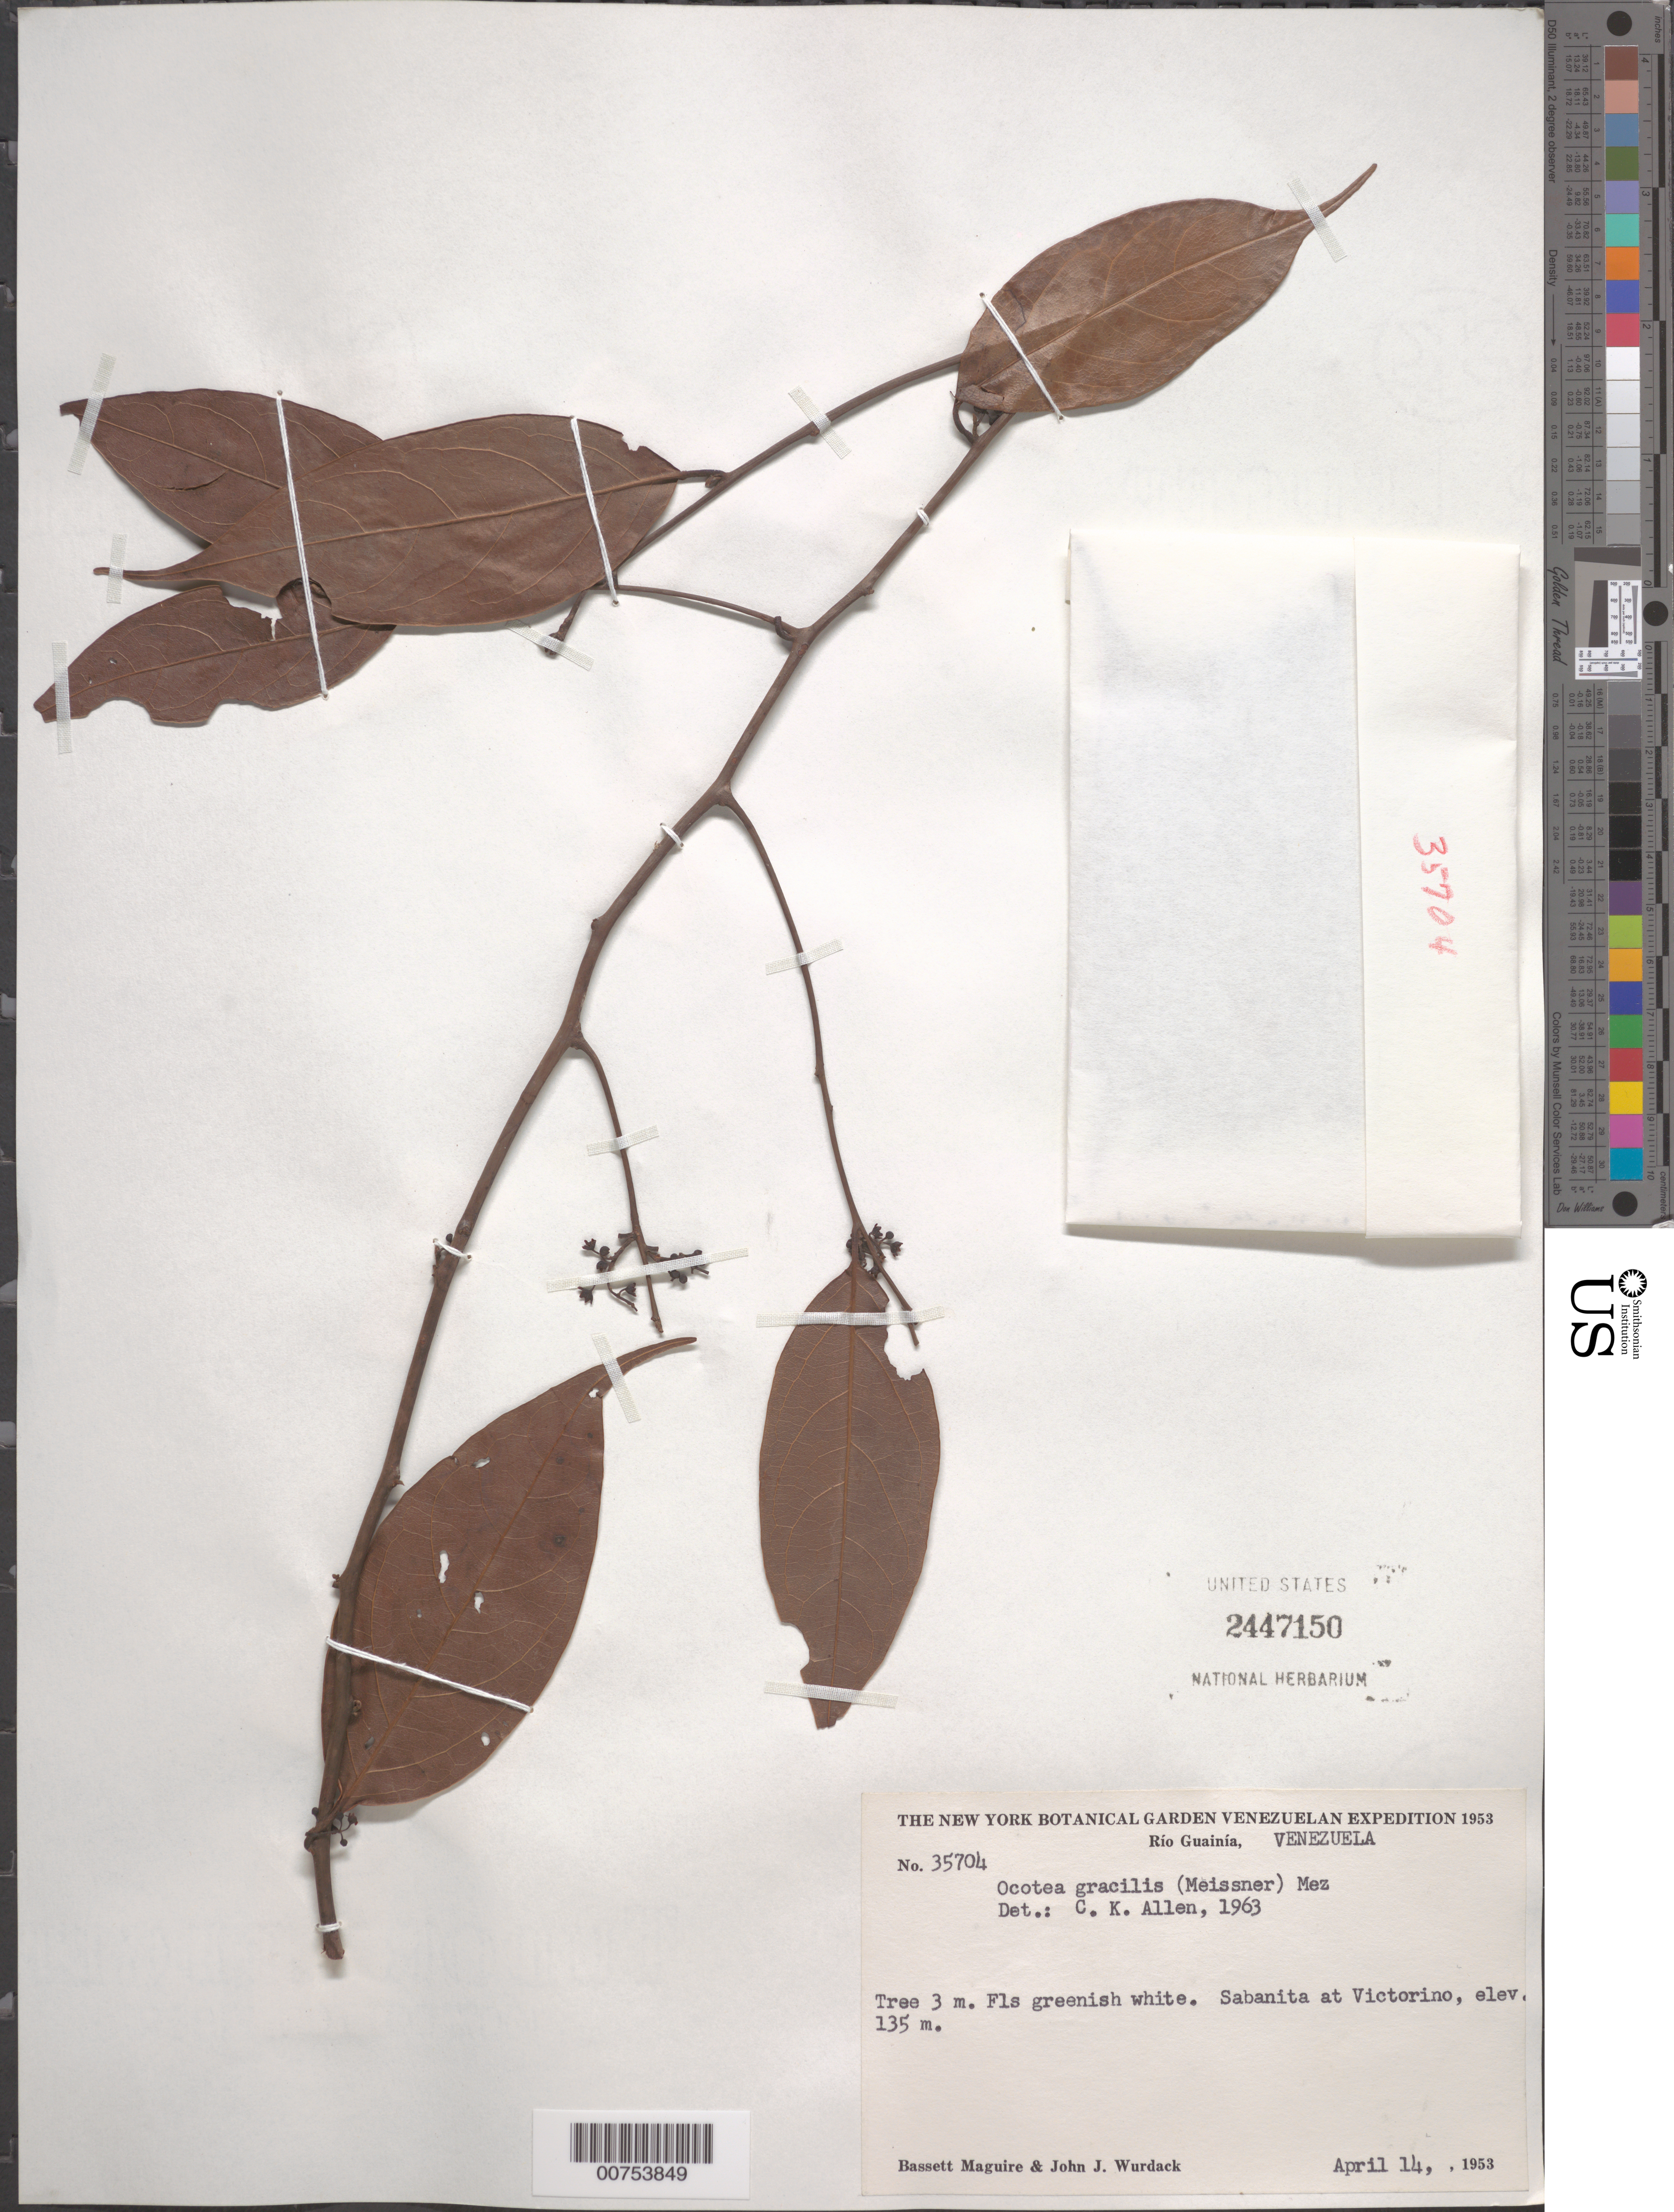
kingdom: Plantae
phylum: Tracheophyta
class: Magnoliopsida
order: Laurales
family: Lauraceae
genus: Ocotea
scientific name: Ocotea gracilis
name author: (Meisn.) Mez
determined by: Allen, C. K.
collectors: B. Maguire & J. J. Wurdack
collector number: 35704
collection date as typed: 14-Apr-53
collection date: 1953-04-14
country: Venezuela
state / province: Amazonas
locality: Río Guainía, Victorino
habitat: Sabanita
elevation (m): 135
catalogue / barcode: US 2447150